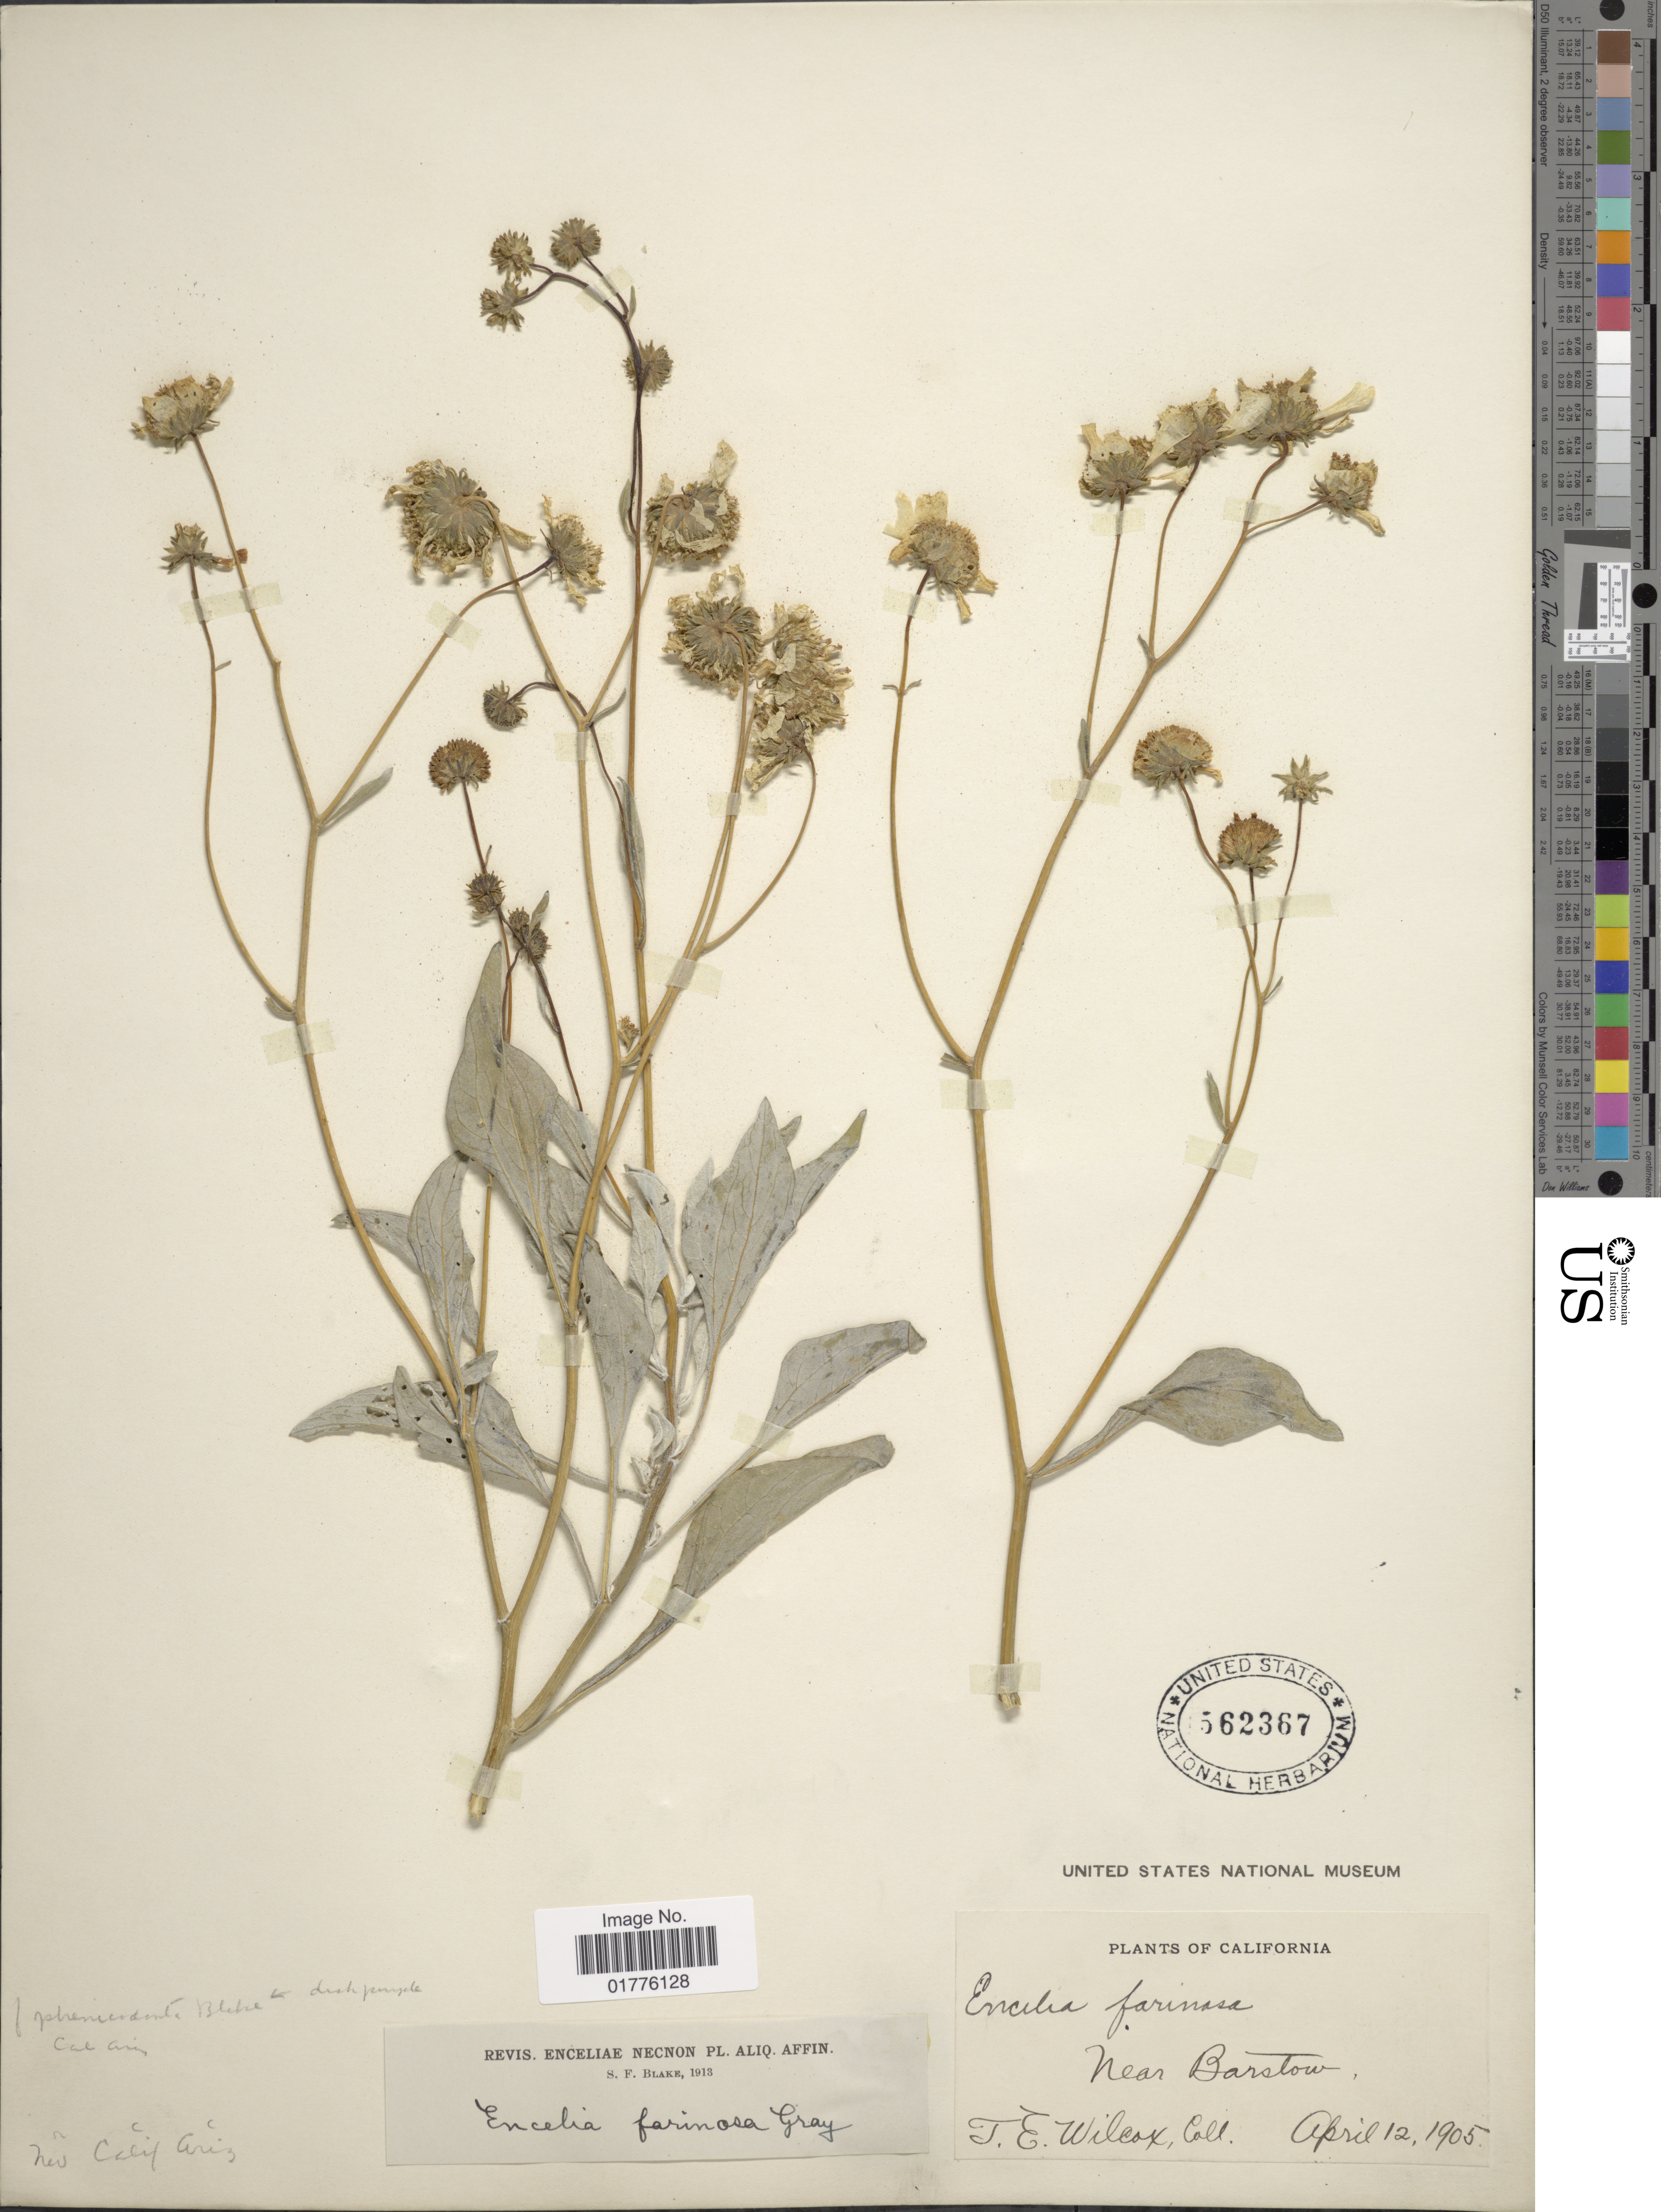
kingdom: Plantae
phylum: Tracheophyta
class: Magnoliopsida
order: Asterales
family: Asteraceae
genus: Encelia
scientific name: Encelia farinosa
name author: A. Gray ex Torr. in Emory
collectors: T. E. Wilcox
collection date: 1905-04-12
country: United States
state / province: California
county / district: San Bernardino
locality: California. near Barstow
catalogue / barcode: US 562367